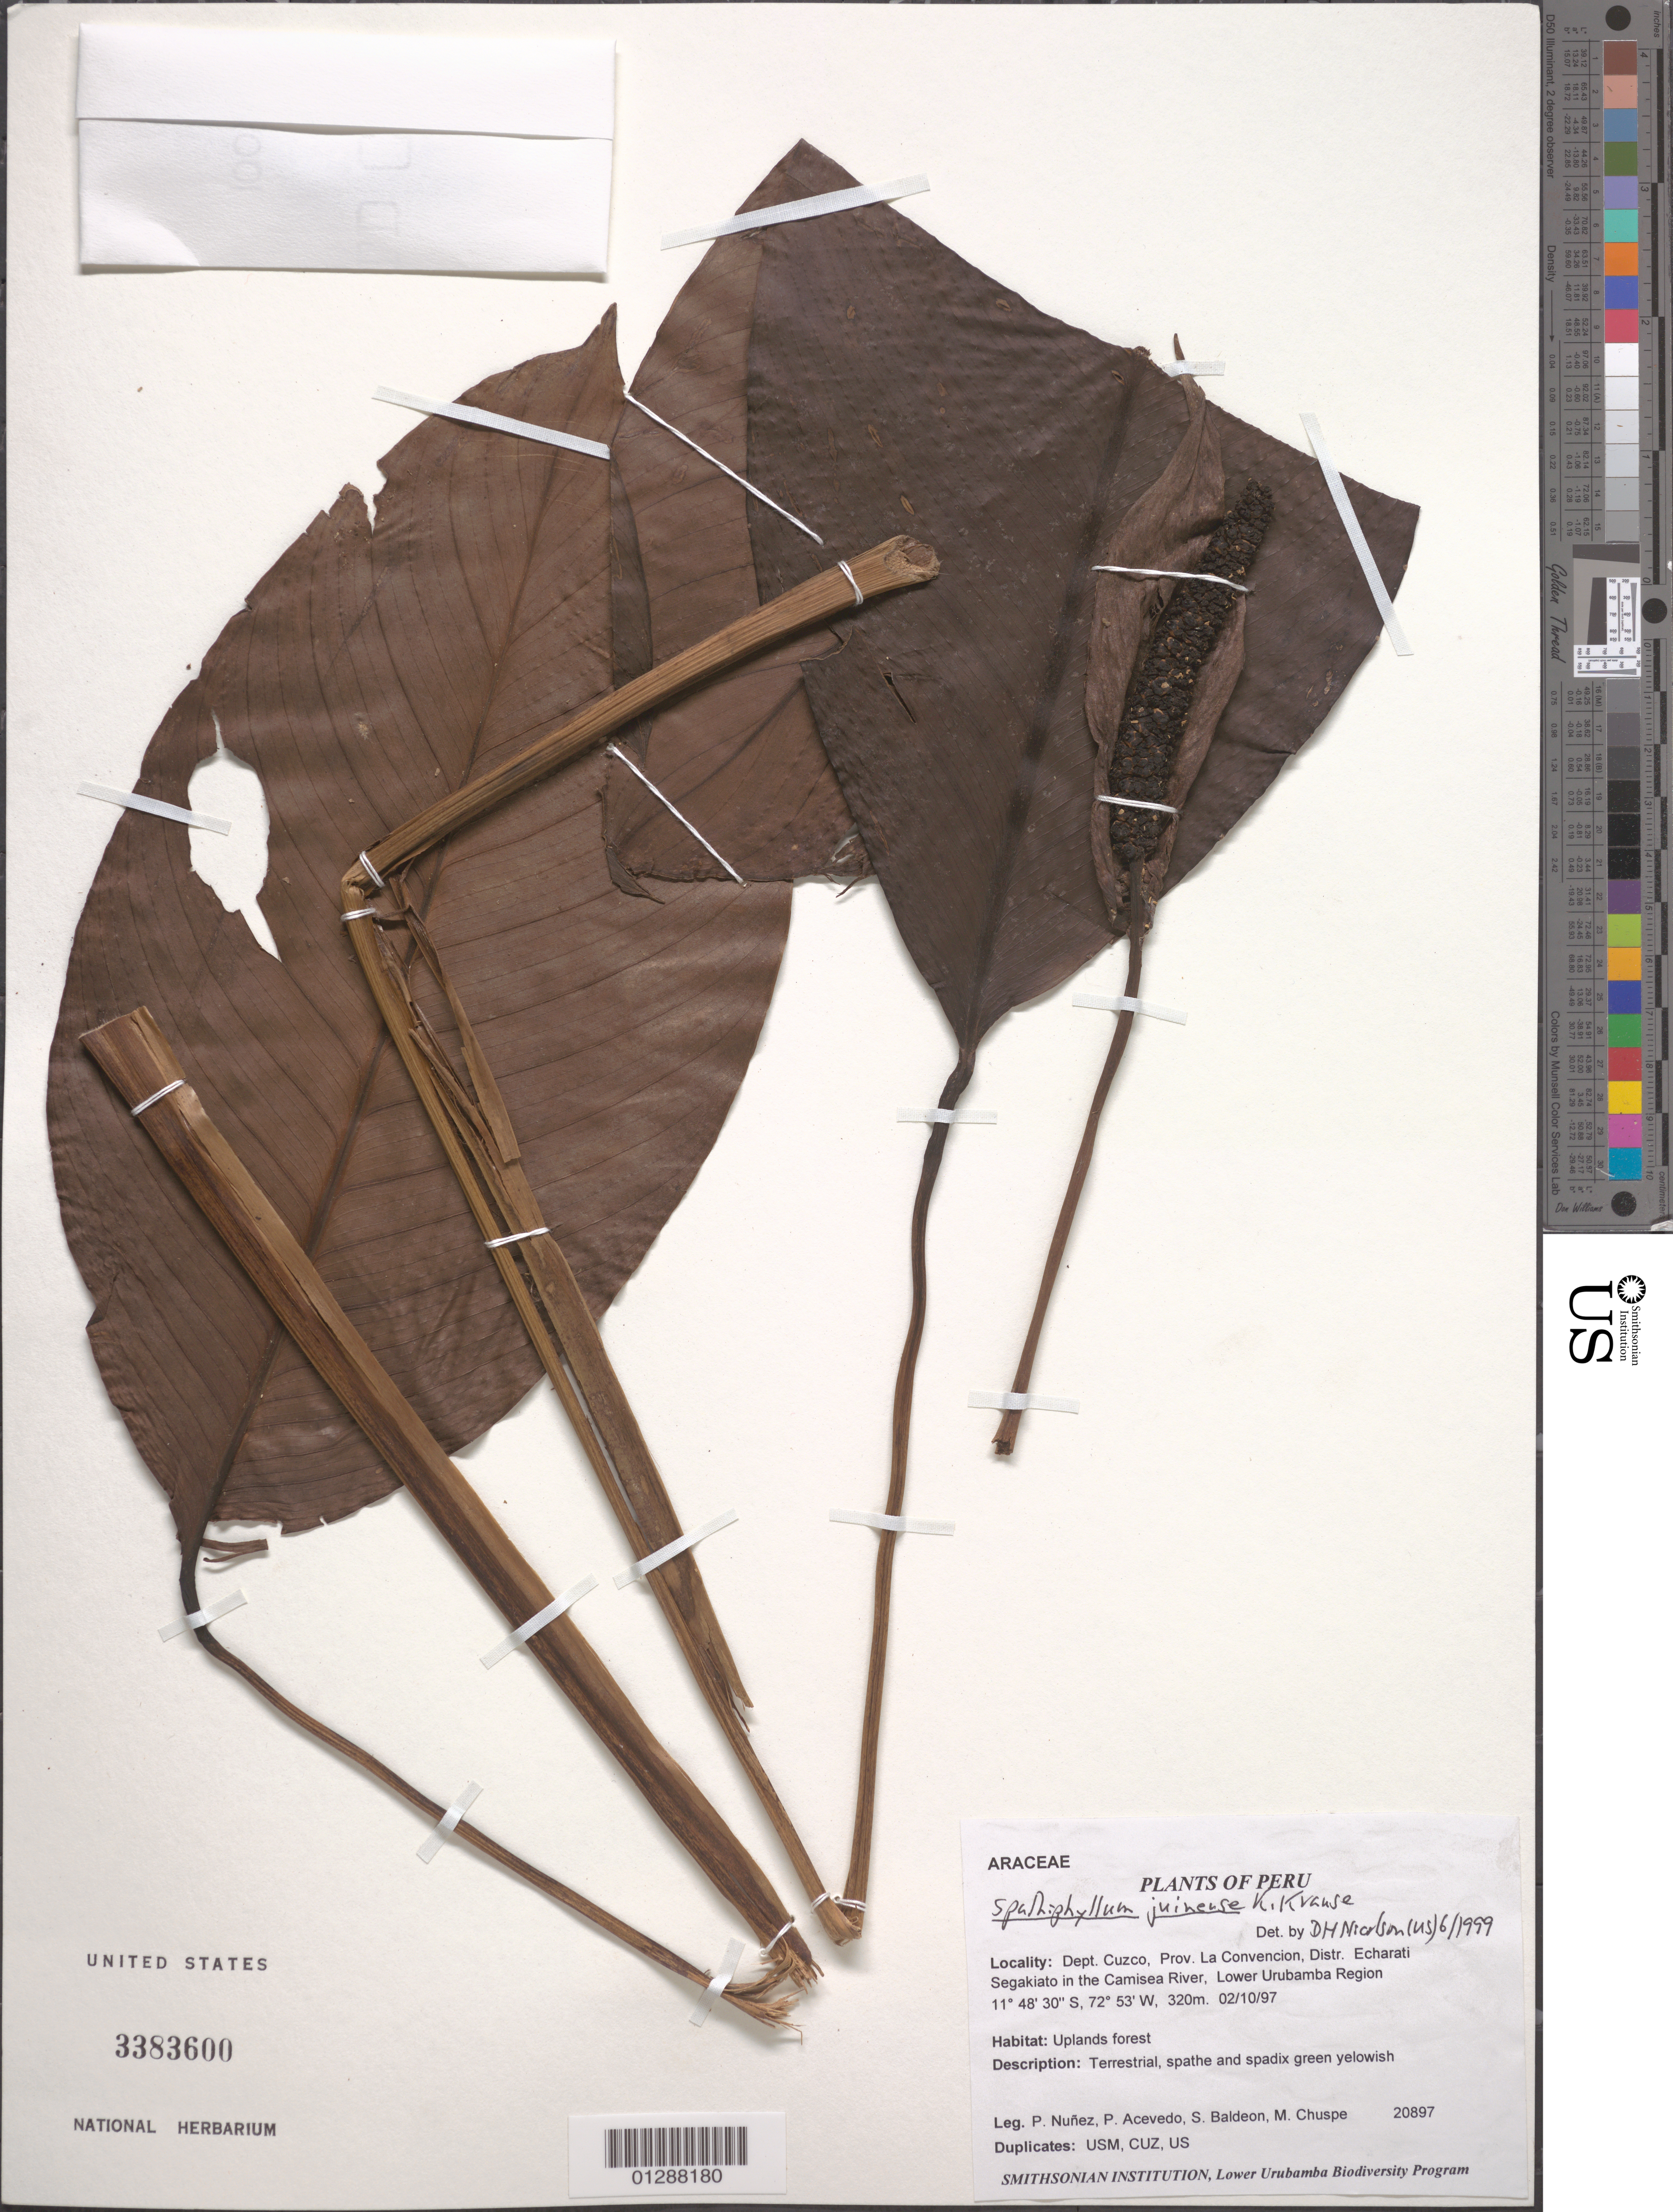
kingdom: Plantae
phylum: Tracheophyta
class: Liliopsida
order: Alismatales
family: Araceae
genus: Spathiphyllum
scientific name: Spathiphyllum juninense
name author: K. Krause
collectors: P. Nuñez V., P. Acevedo-Rodr., S. Baldeon & M. Chuspe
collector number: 20897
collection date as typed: Transcribed d/m/y: 2/10/97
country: Peru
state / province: Cusco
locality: Dept. Cuzco, Prov. La Convencion, Distr. Echarati. Segakiato in the Camisea River, Lower Urubamba Region.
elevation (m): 320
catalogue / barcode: US 3383600